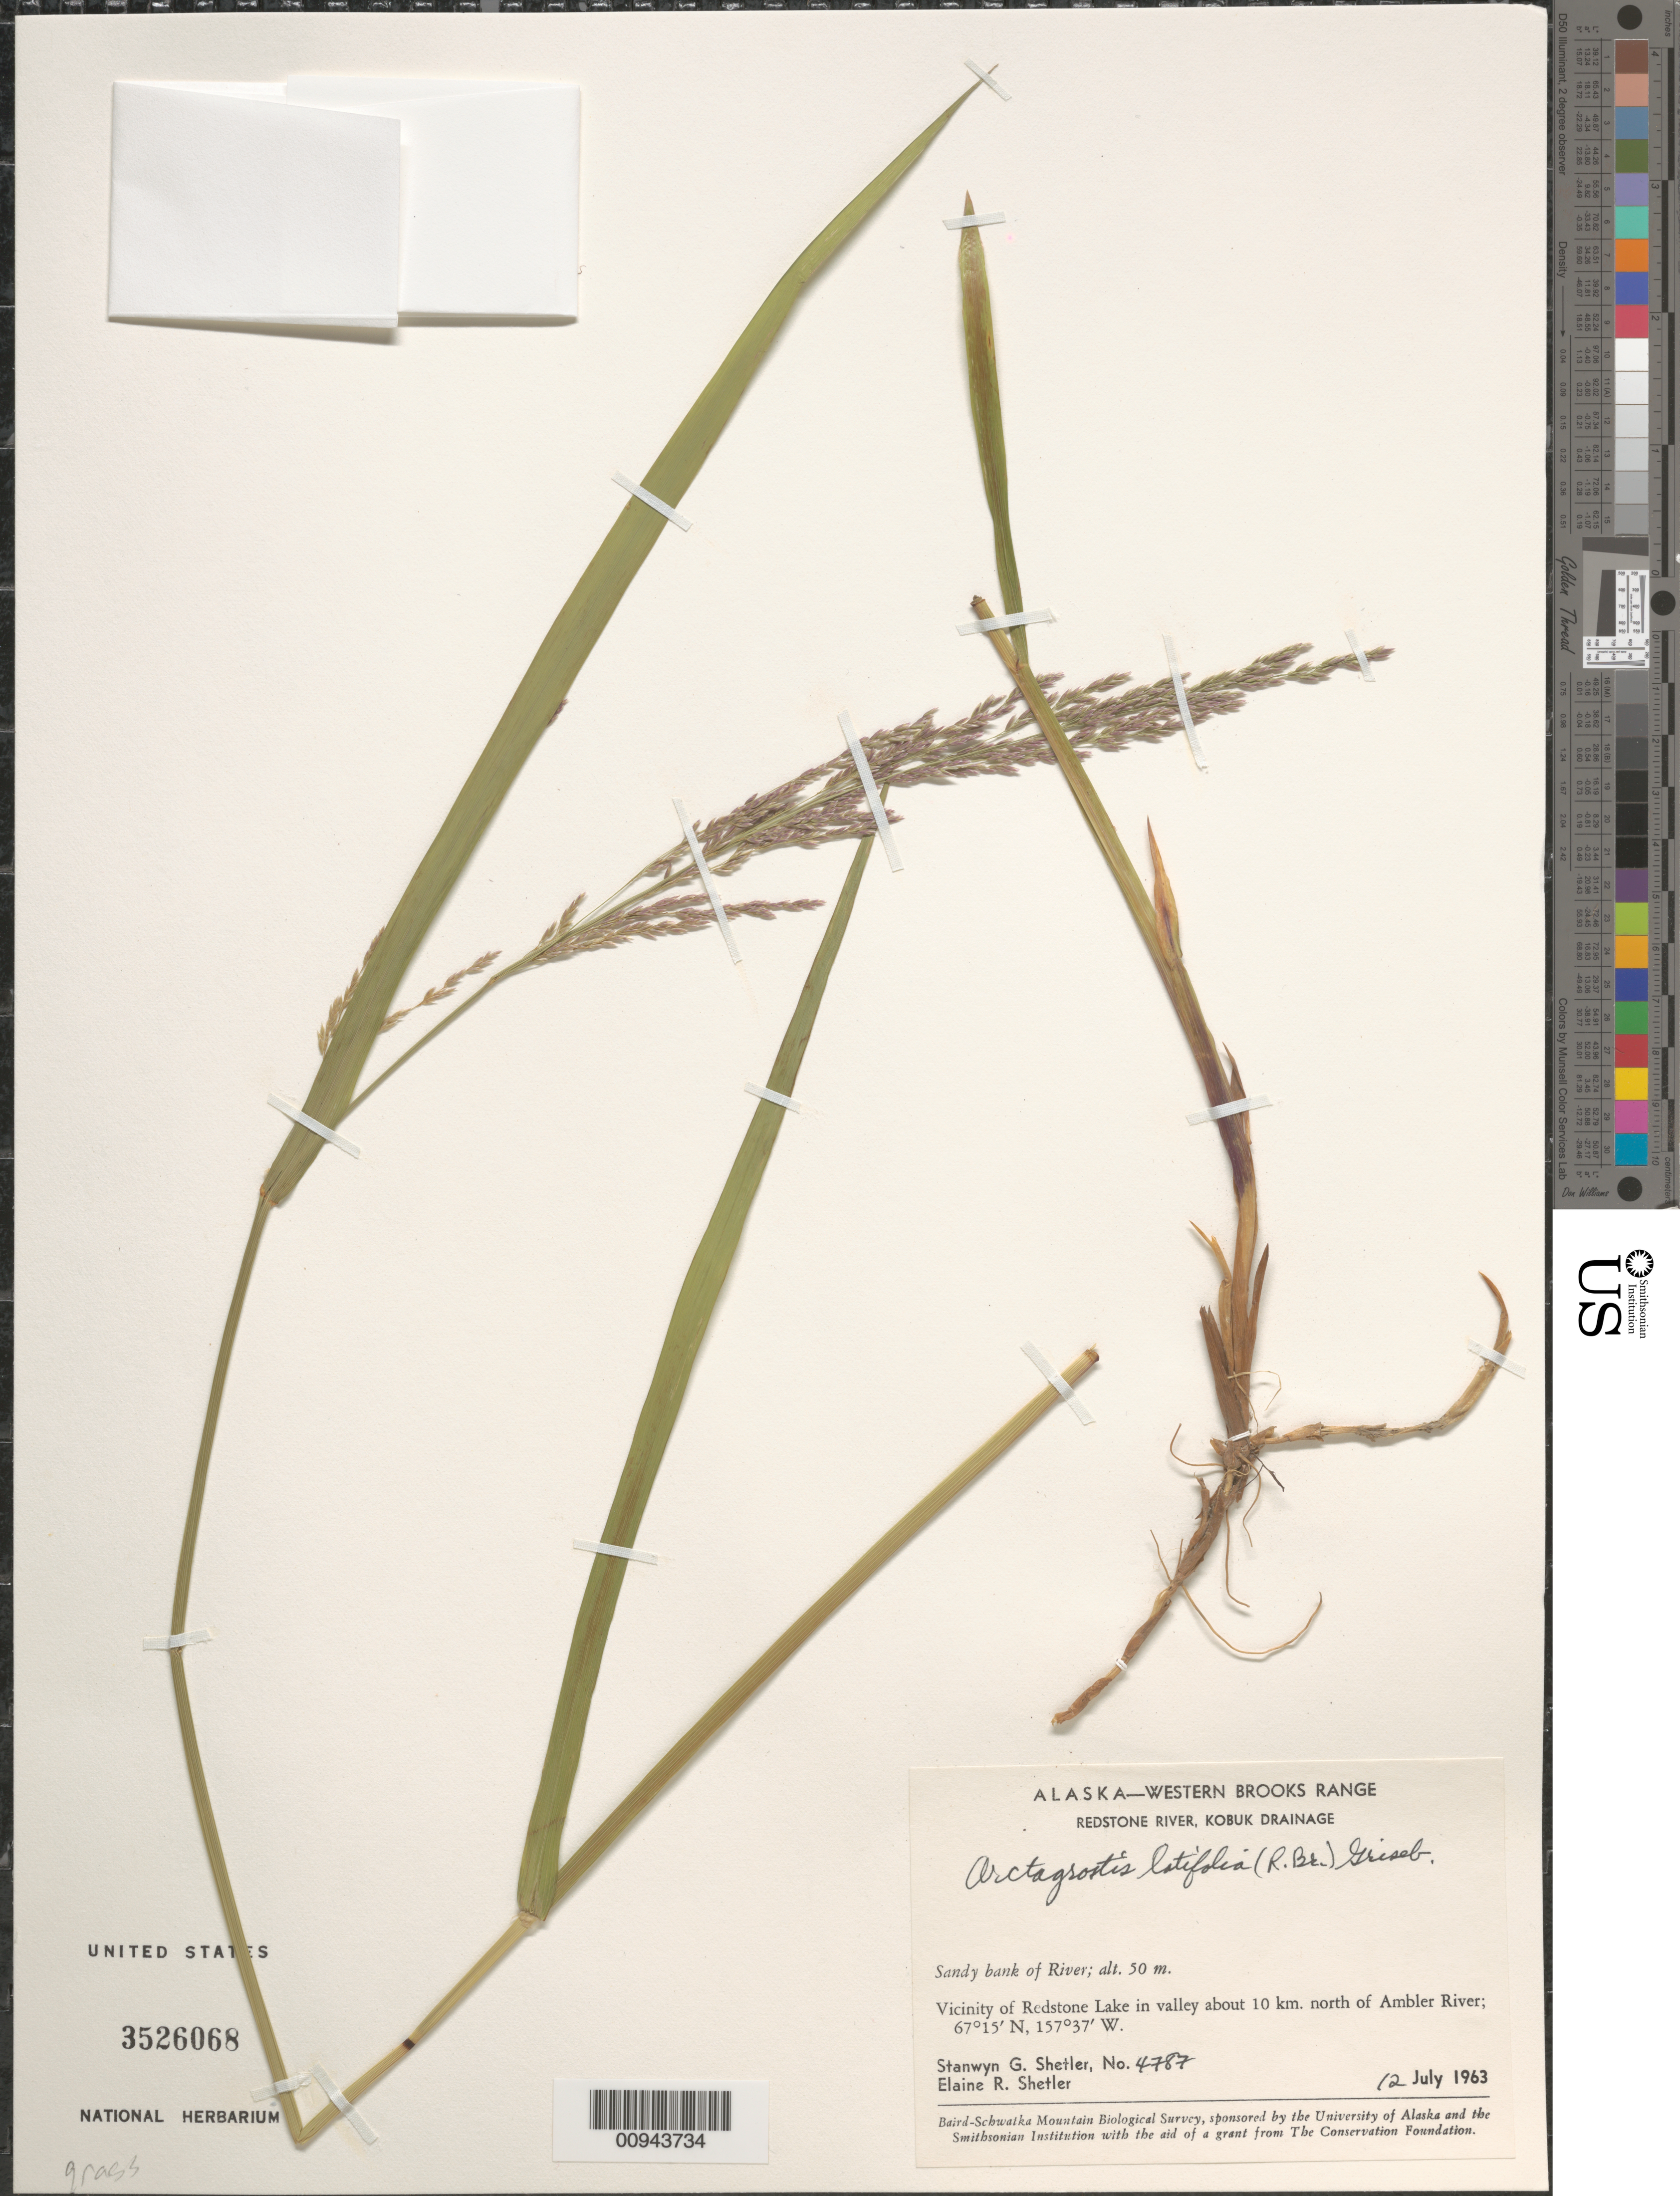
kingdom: Plantae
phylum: Tracheophyta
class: Liliopsida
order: Poales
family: Poaceae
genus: Arctagrostis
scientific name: Arctagrostis latifolia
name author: (R. Br.) Griseb.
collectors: S. Shetler & E. R. Shetler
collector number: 4787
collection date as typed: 12 Jul 1963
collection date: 1963-07-12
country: United States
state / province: Alaska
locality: Vicinity of Redstone Lake in valley about 10 km. north of Ambler River. Western Brooks Range, Redstone River, Kobuk Drainage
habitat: Sandy bank of River.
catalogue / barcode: US 3526068